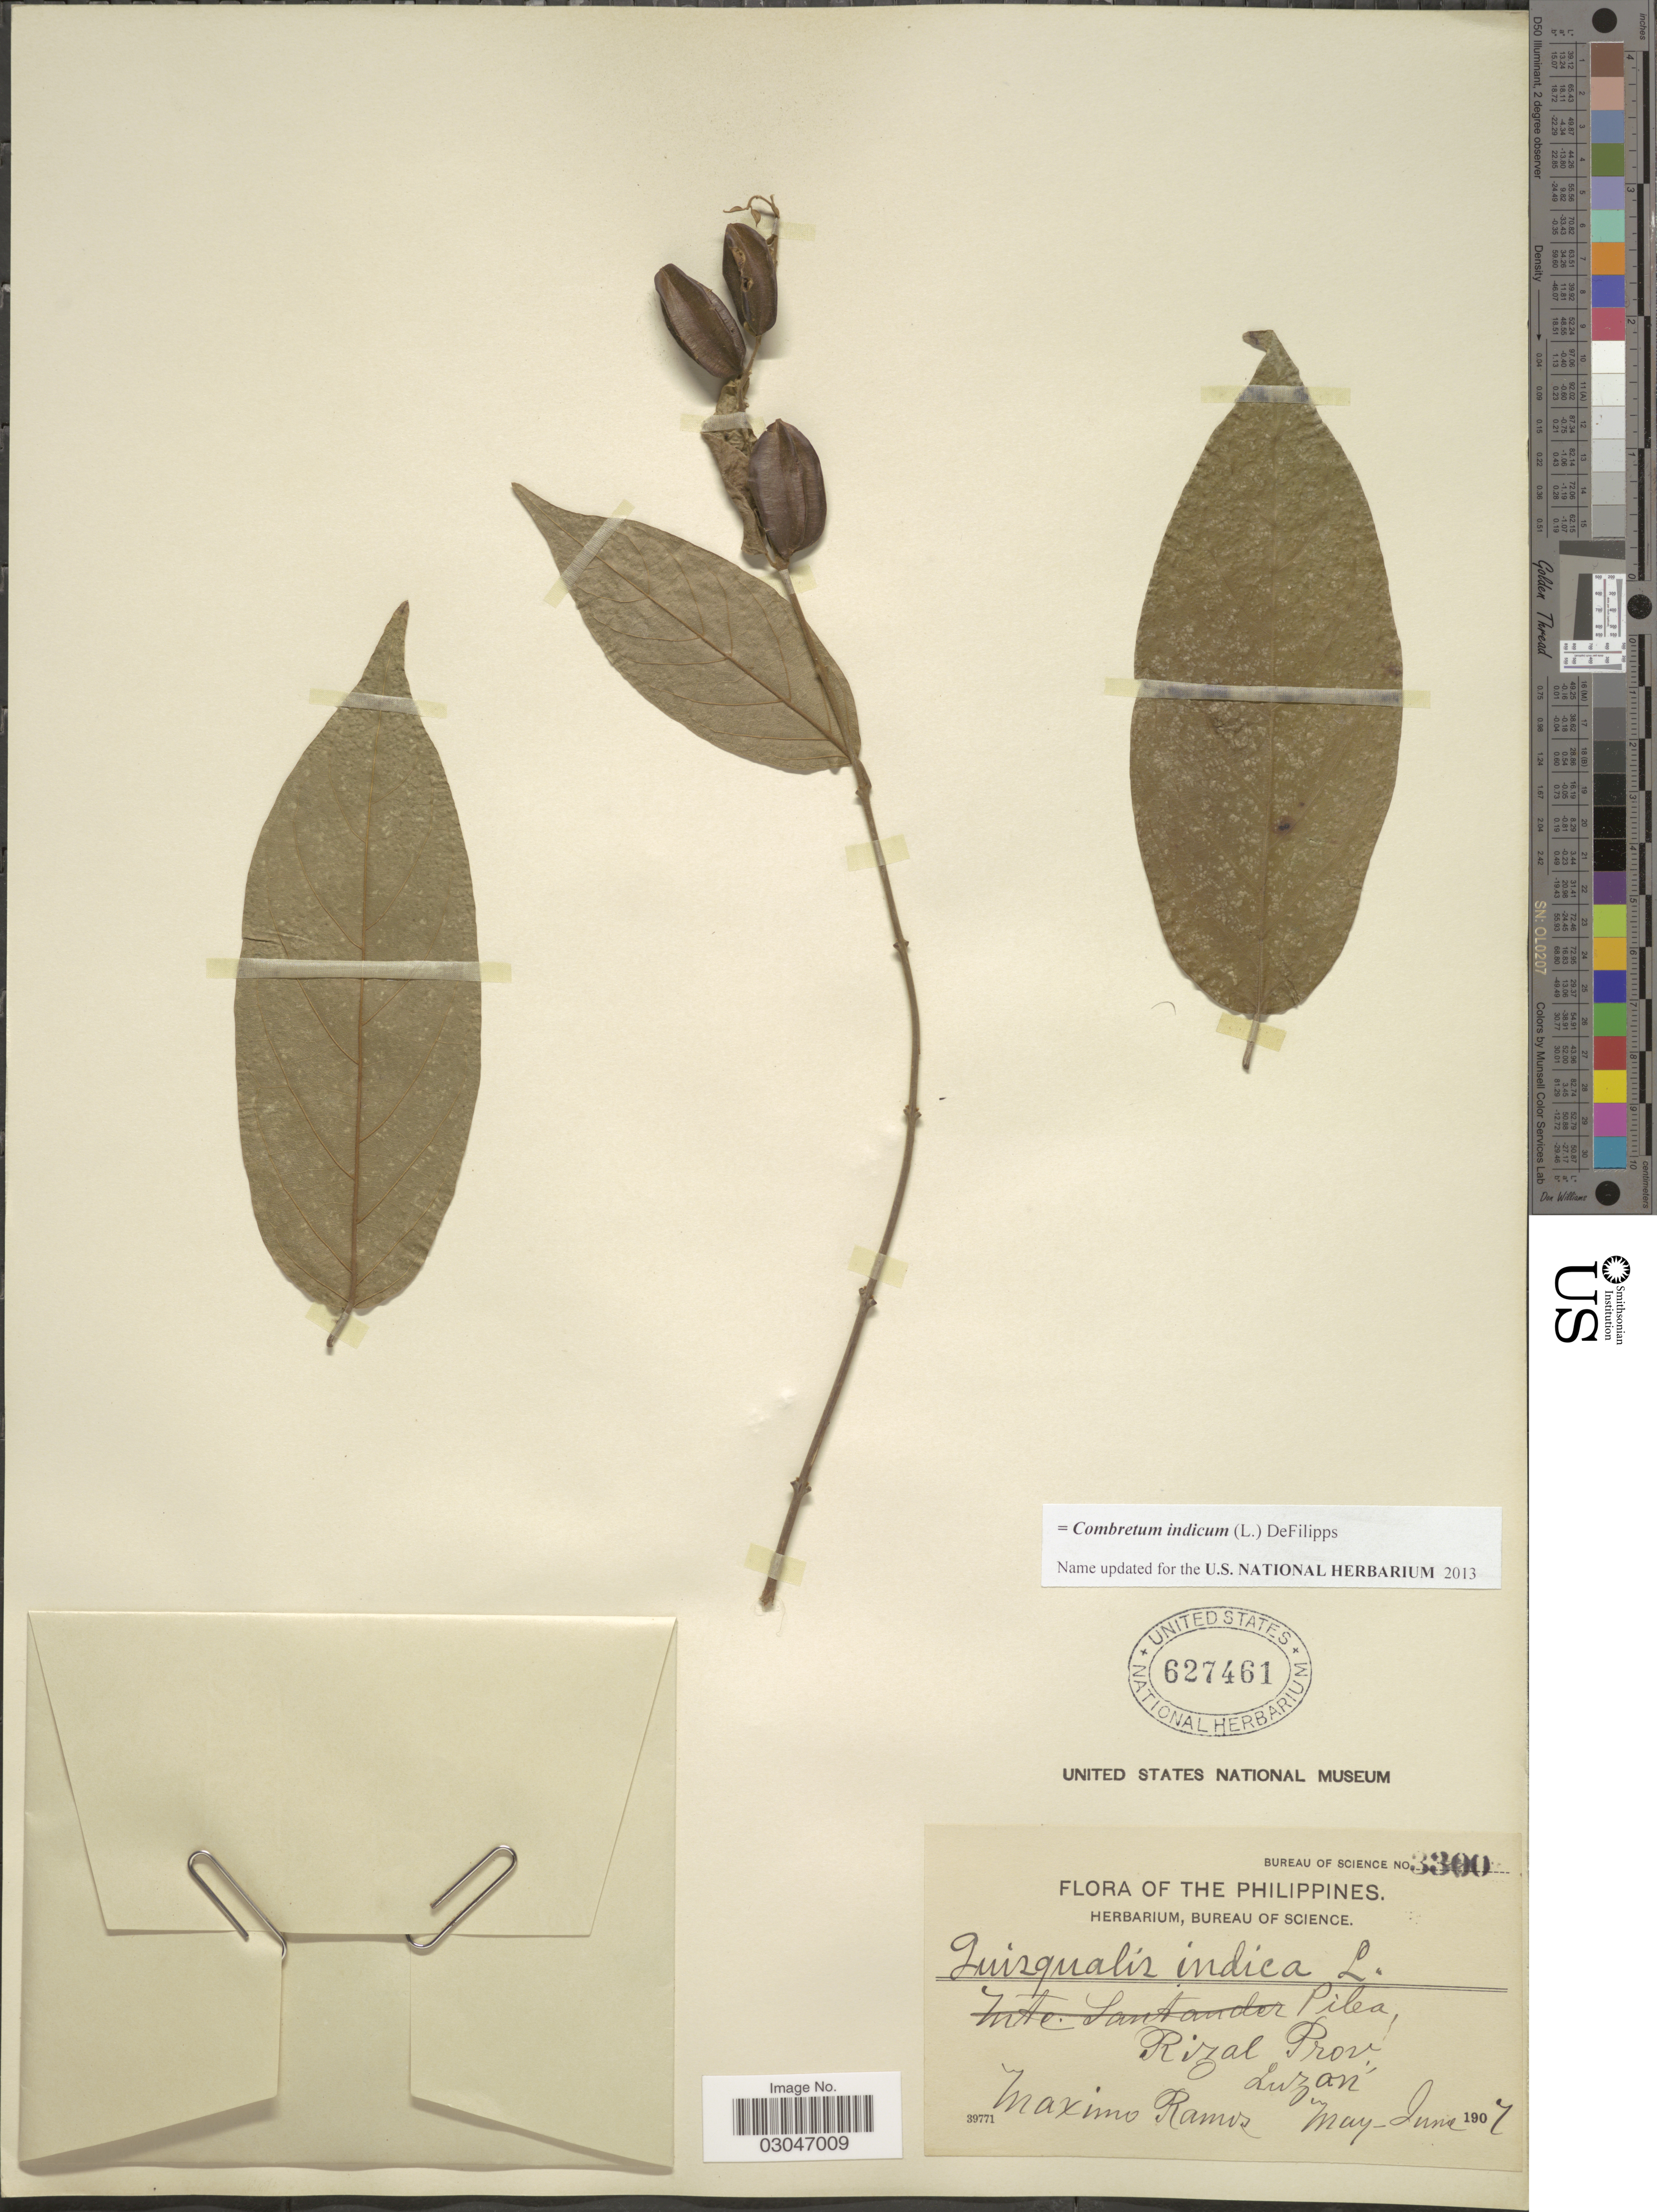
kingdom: Plantae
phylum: Tracheophyta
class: Magnoliopsida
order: Myrtales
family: Combretaceae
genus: Combretum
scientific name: Combretum indicum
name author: (L.) DeFilipps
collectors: M. Ramos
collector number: Bureau of Science 3300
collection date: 1907-05/1907-06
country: Philippines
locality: Rizal Prov., Luzon.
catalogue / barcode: US 427461